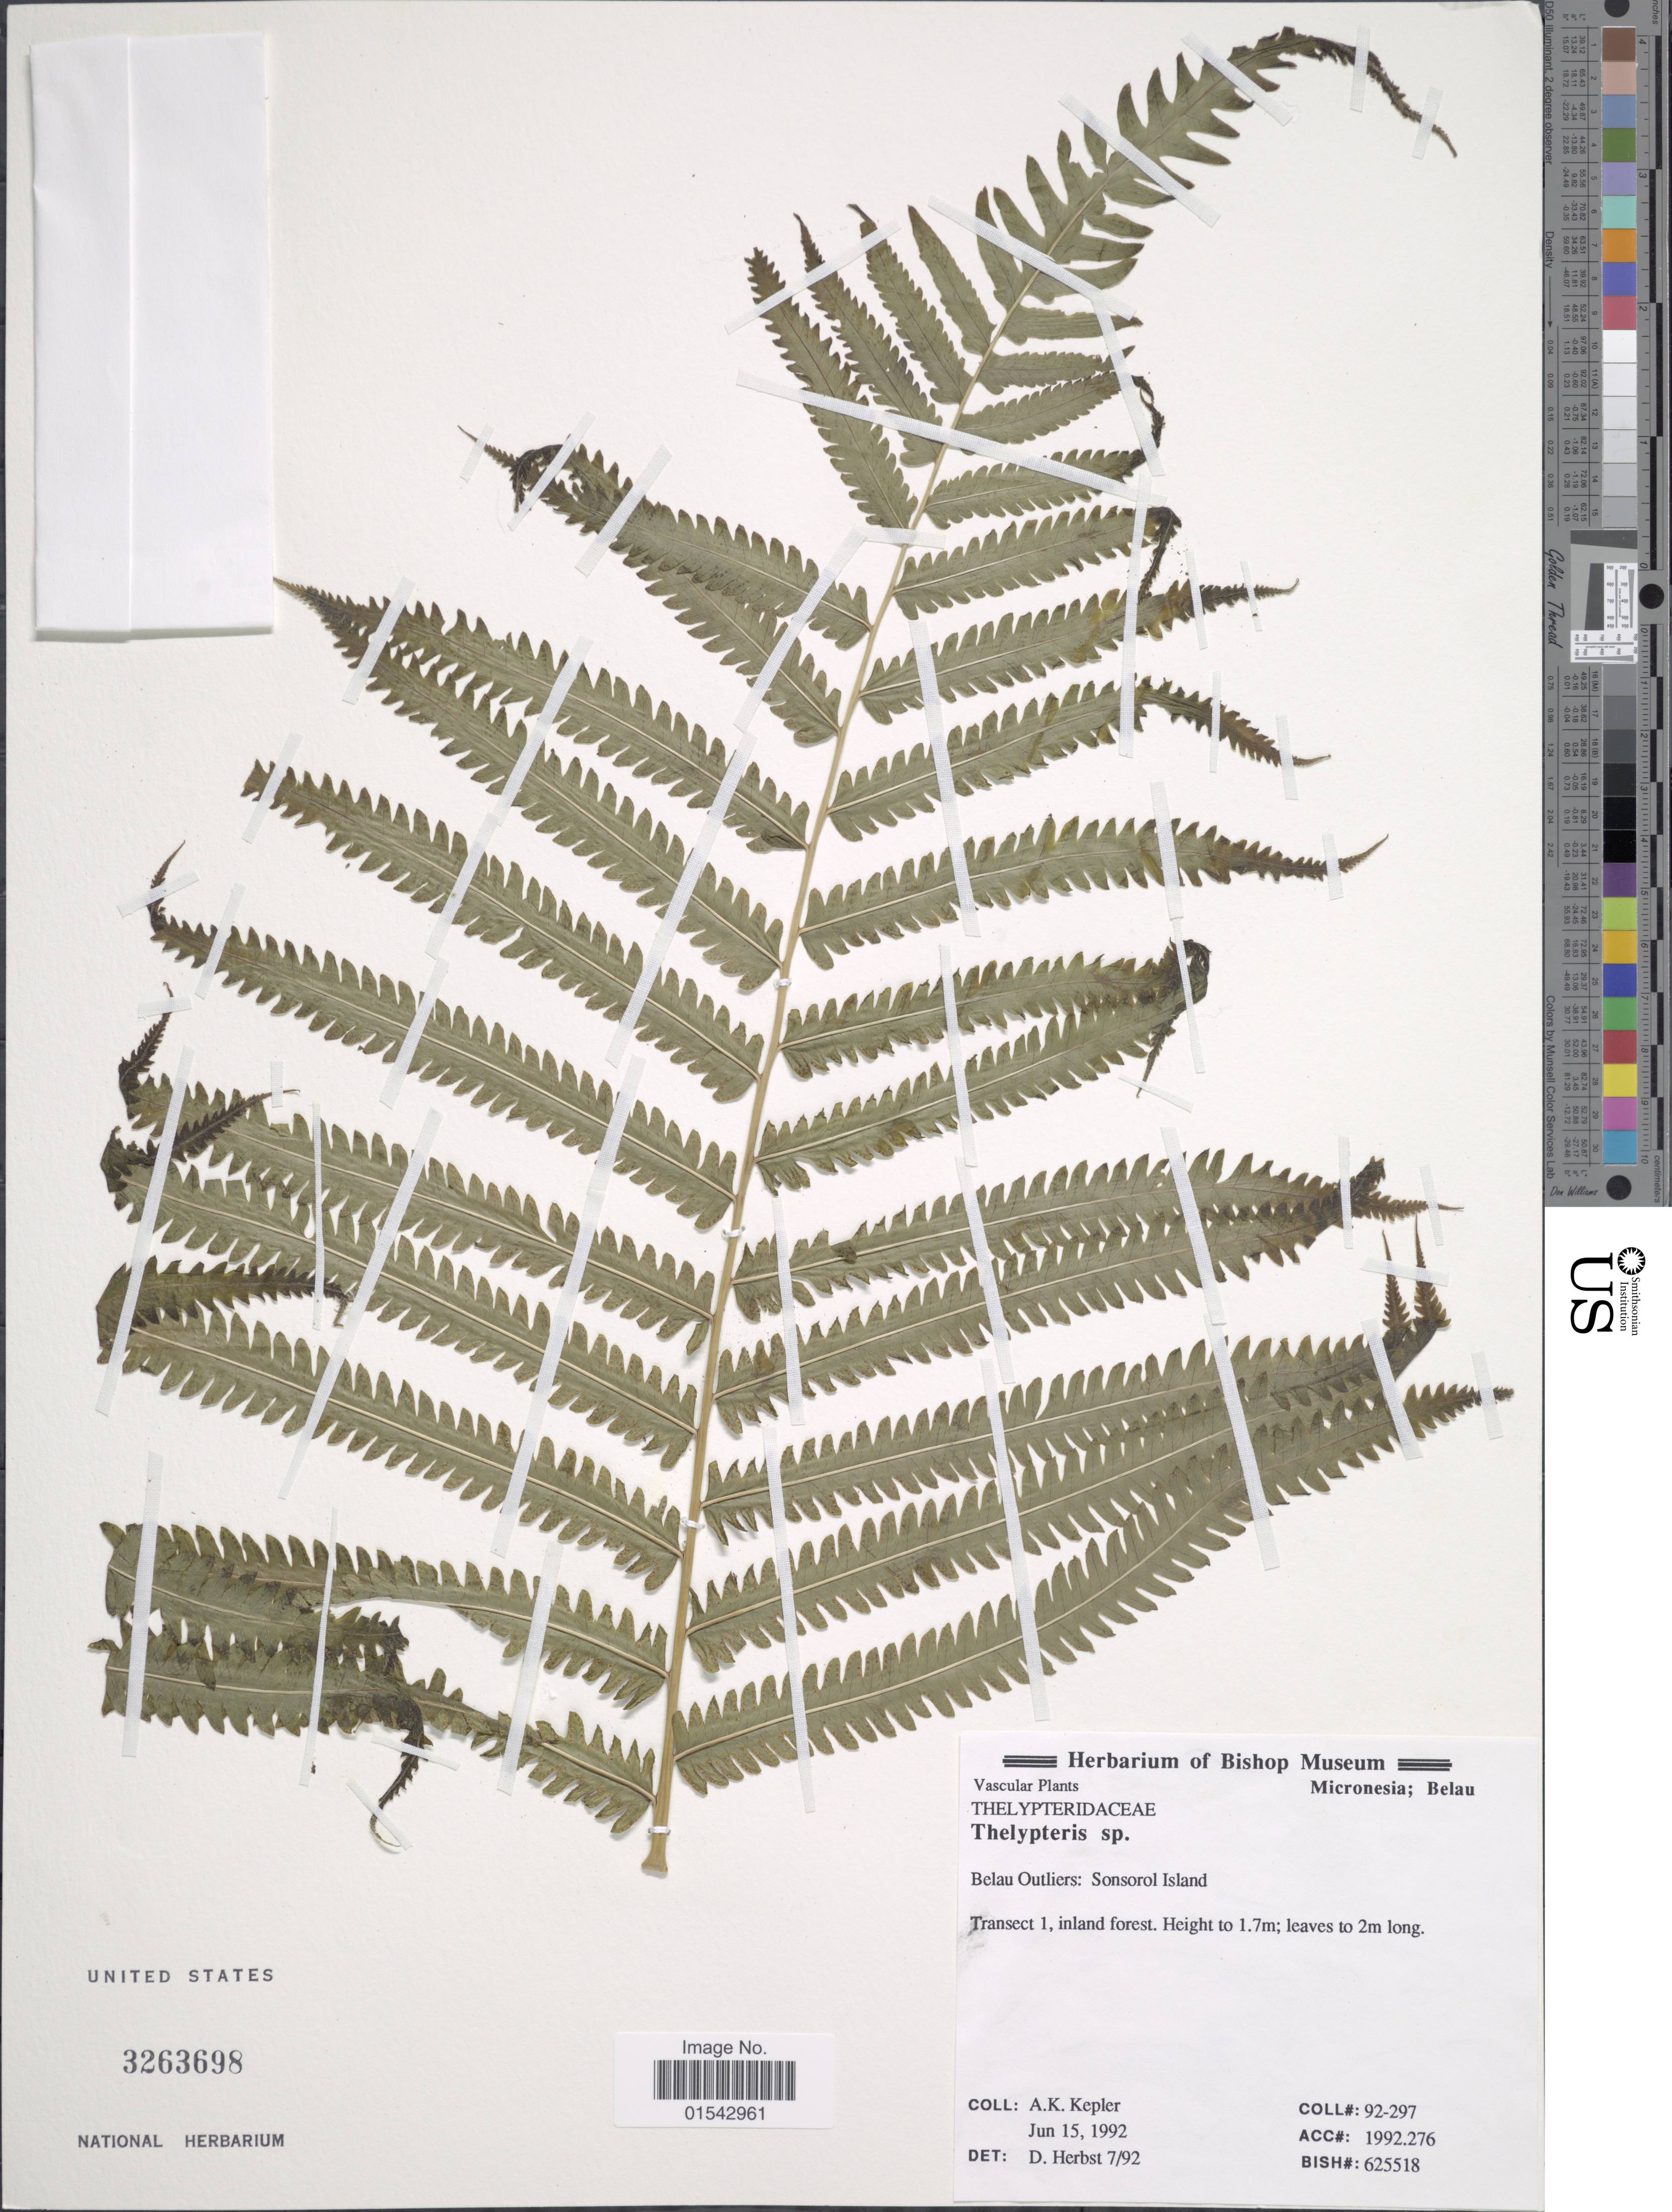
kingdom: Plantae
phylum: Tracheophyta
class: Polypodiopsida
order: Polypodiales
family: Thelypteridaceae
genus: Cyclosorus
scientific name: Cyclosorus sp.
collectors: A. K. Kepler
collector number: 92-297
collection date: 1992-06-15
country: Palau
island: Sonsoral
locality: Belau Outliers: Sonsorol Island, transect 1, inland forest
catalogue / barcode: US 3263698